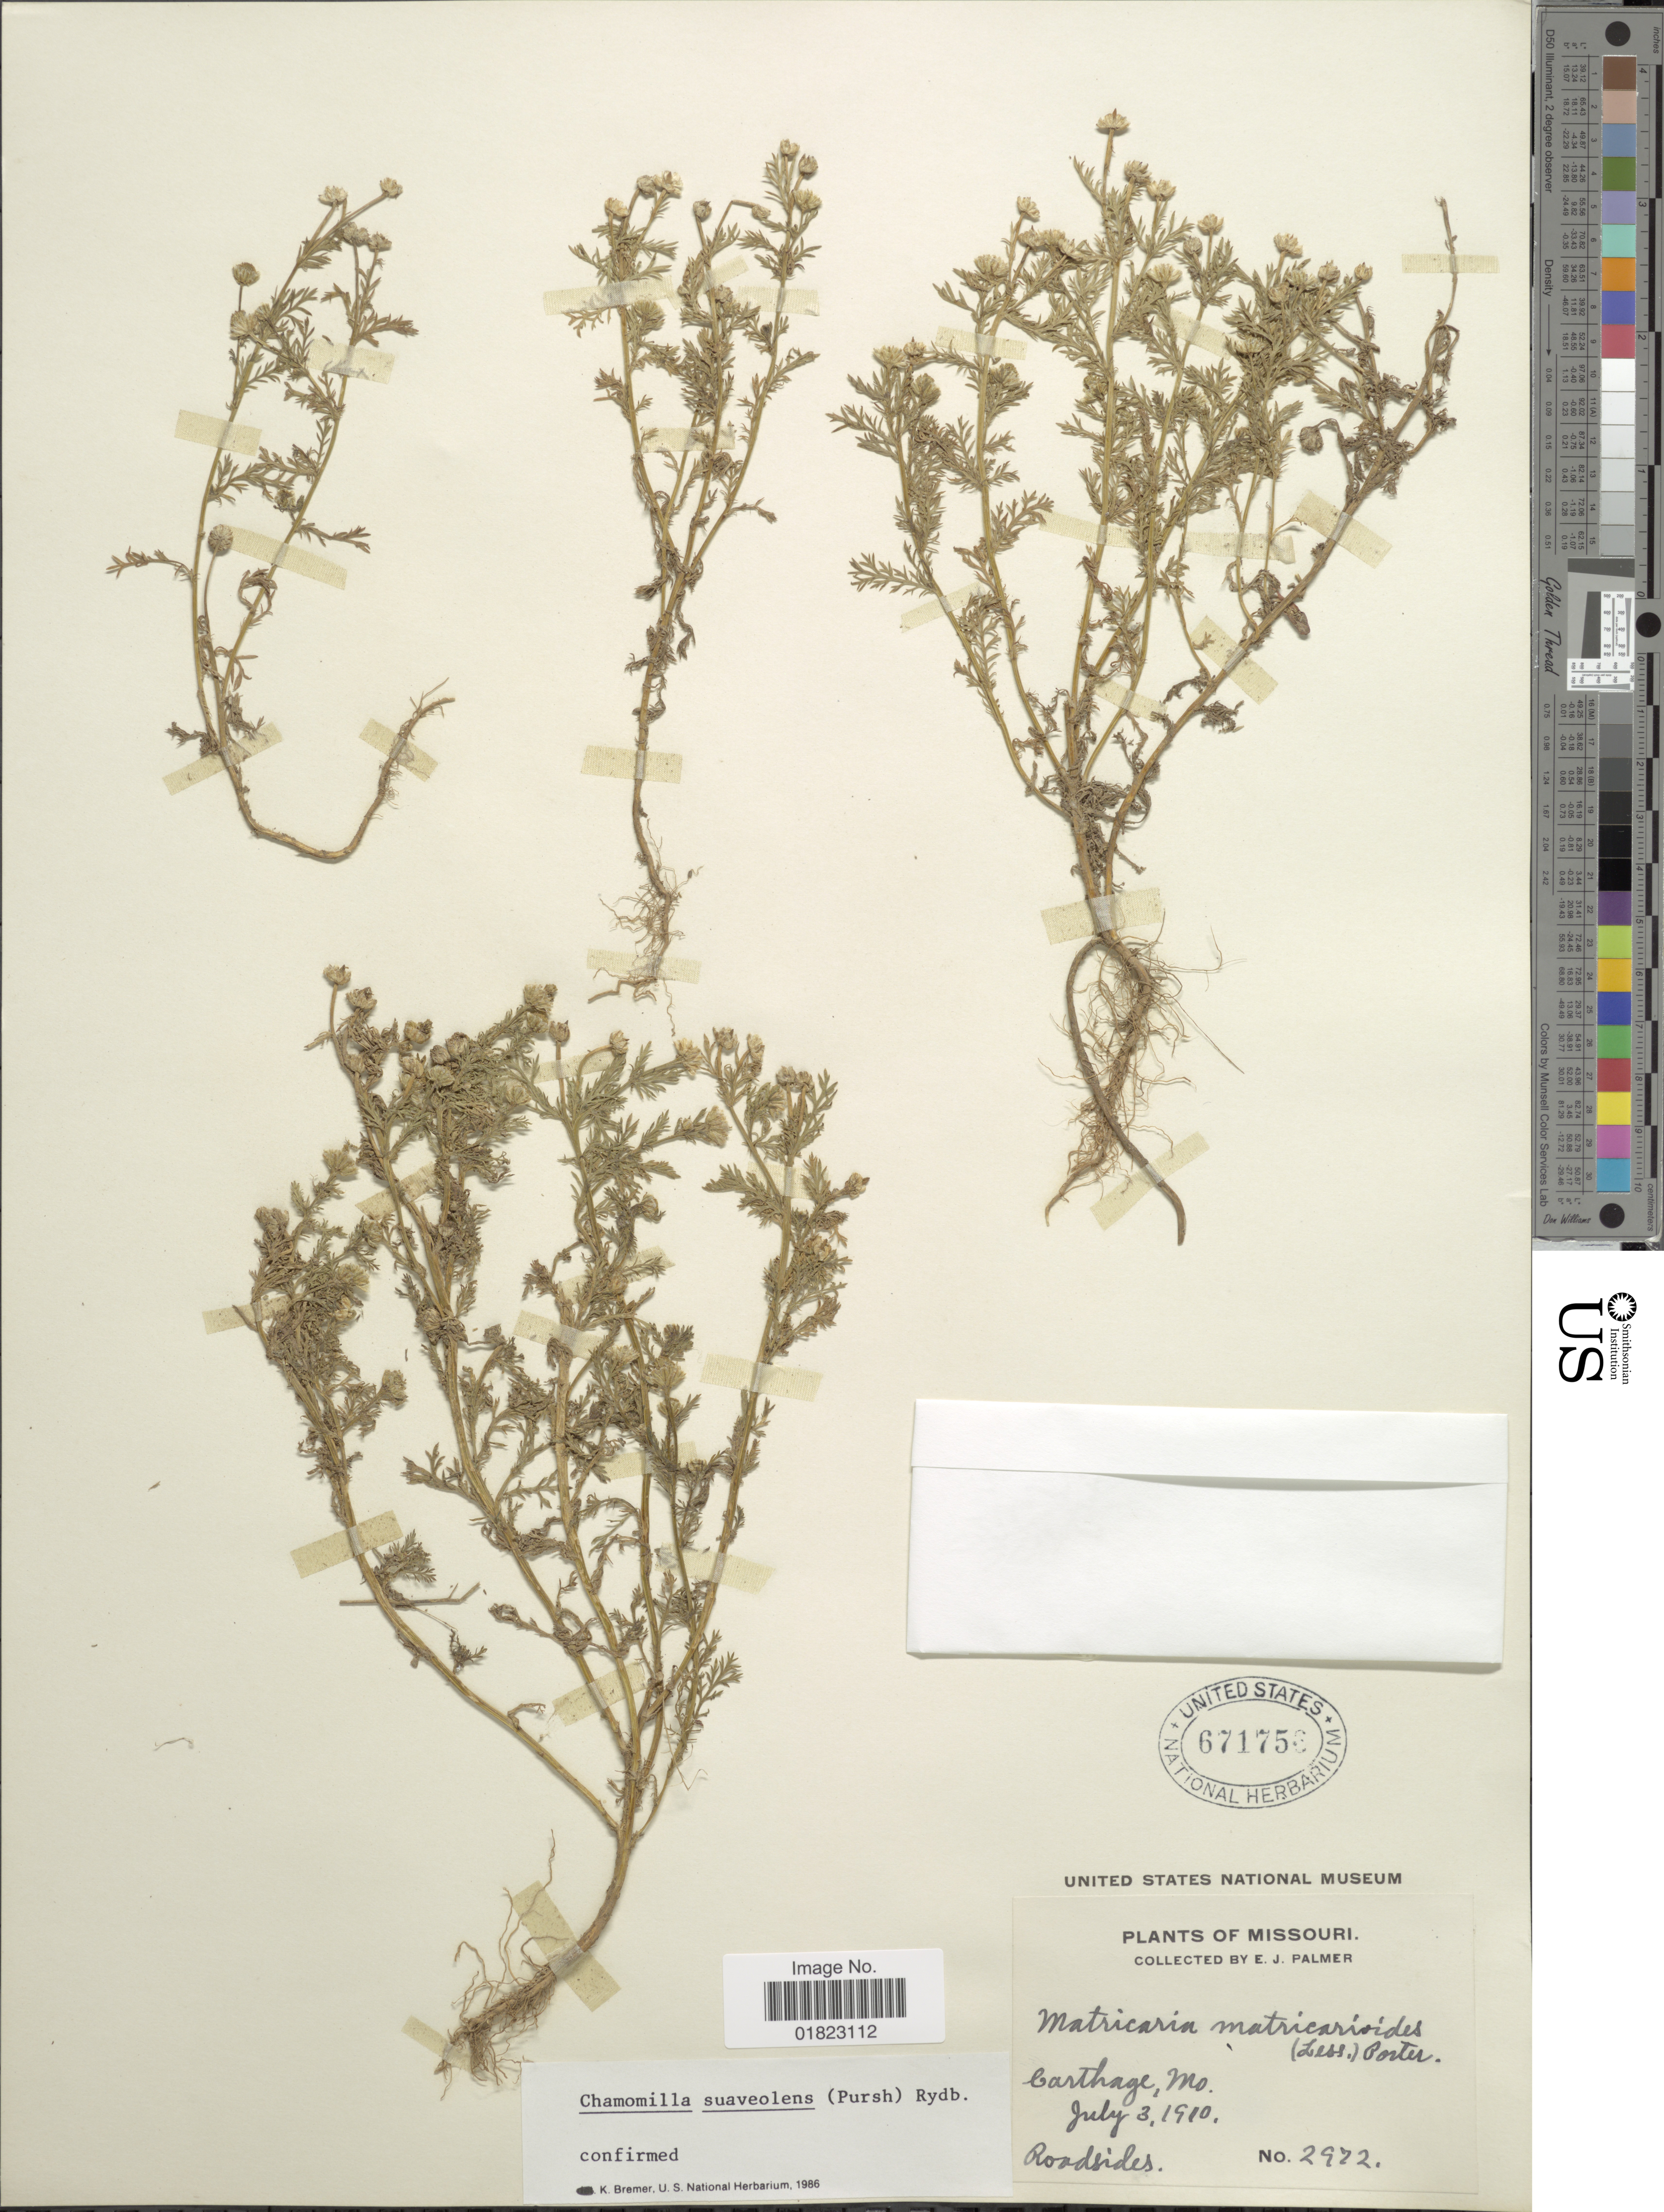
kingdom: Plantae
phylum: Tracheophyta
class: Magnoliopsida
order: Asterales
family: Asteraceae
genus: Matricaria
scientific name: Matricaria matricarioides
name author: (Less.) Porter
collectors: E. J. Palmer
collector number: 2972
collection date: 1910-07-03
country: United States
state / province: Missouri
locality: Missouri, Carthage Mo. Roadsides.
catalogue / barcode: US 671753